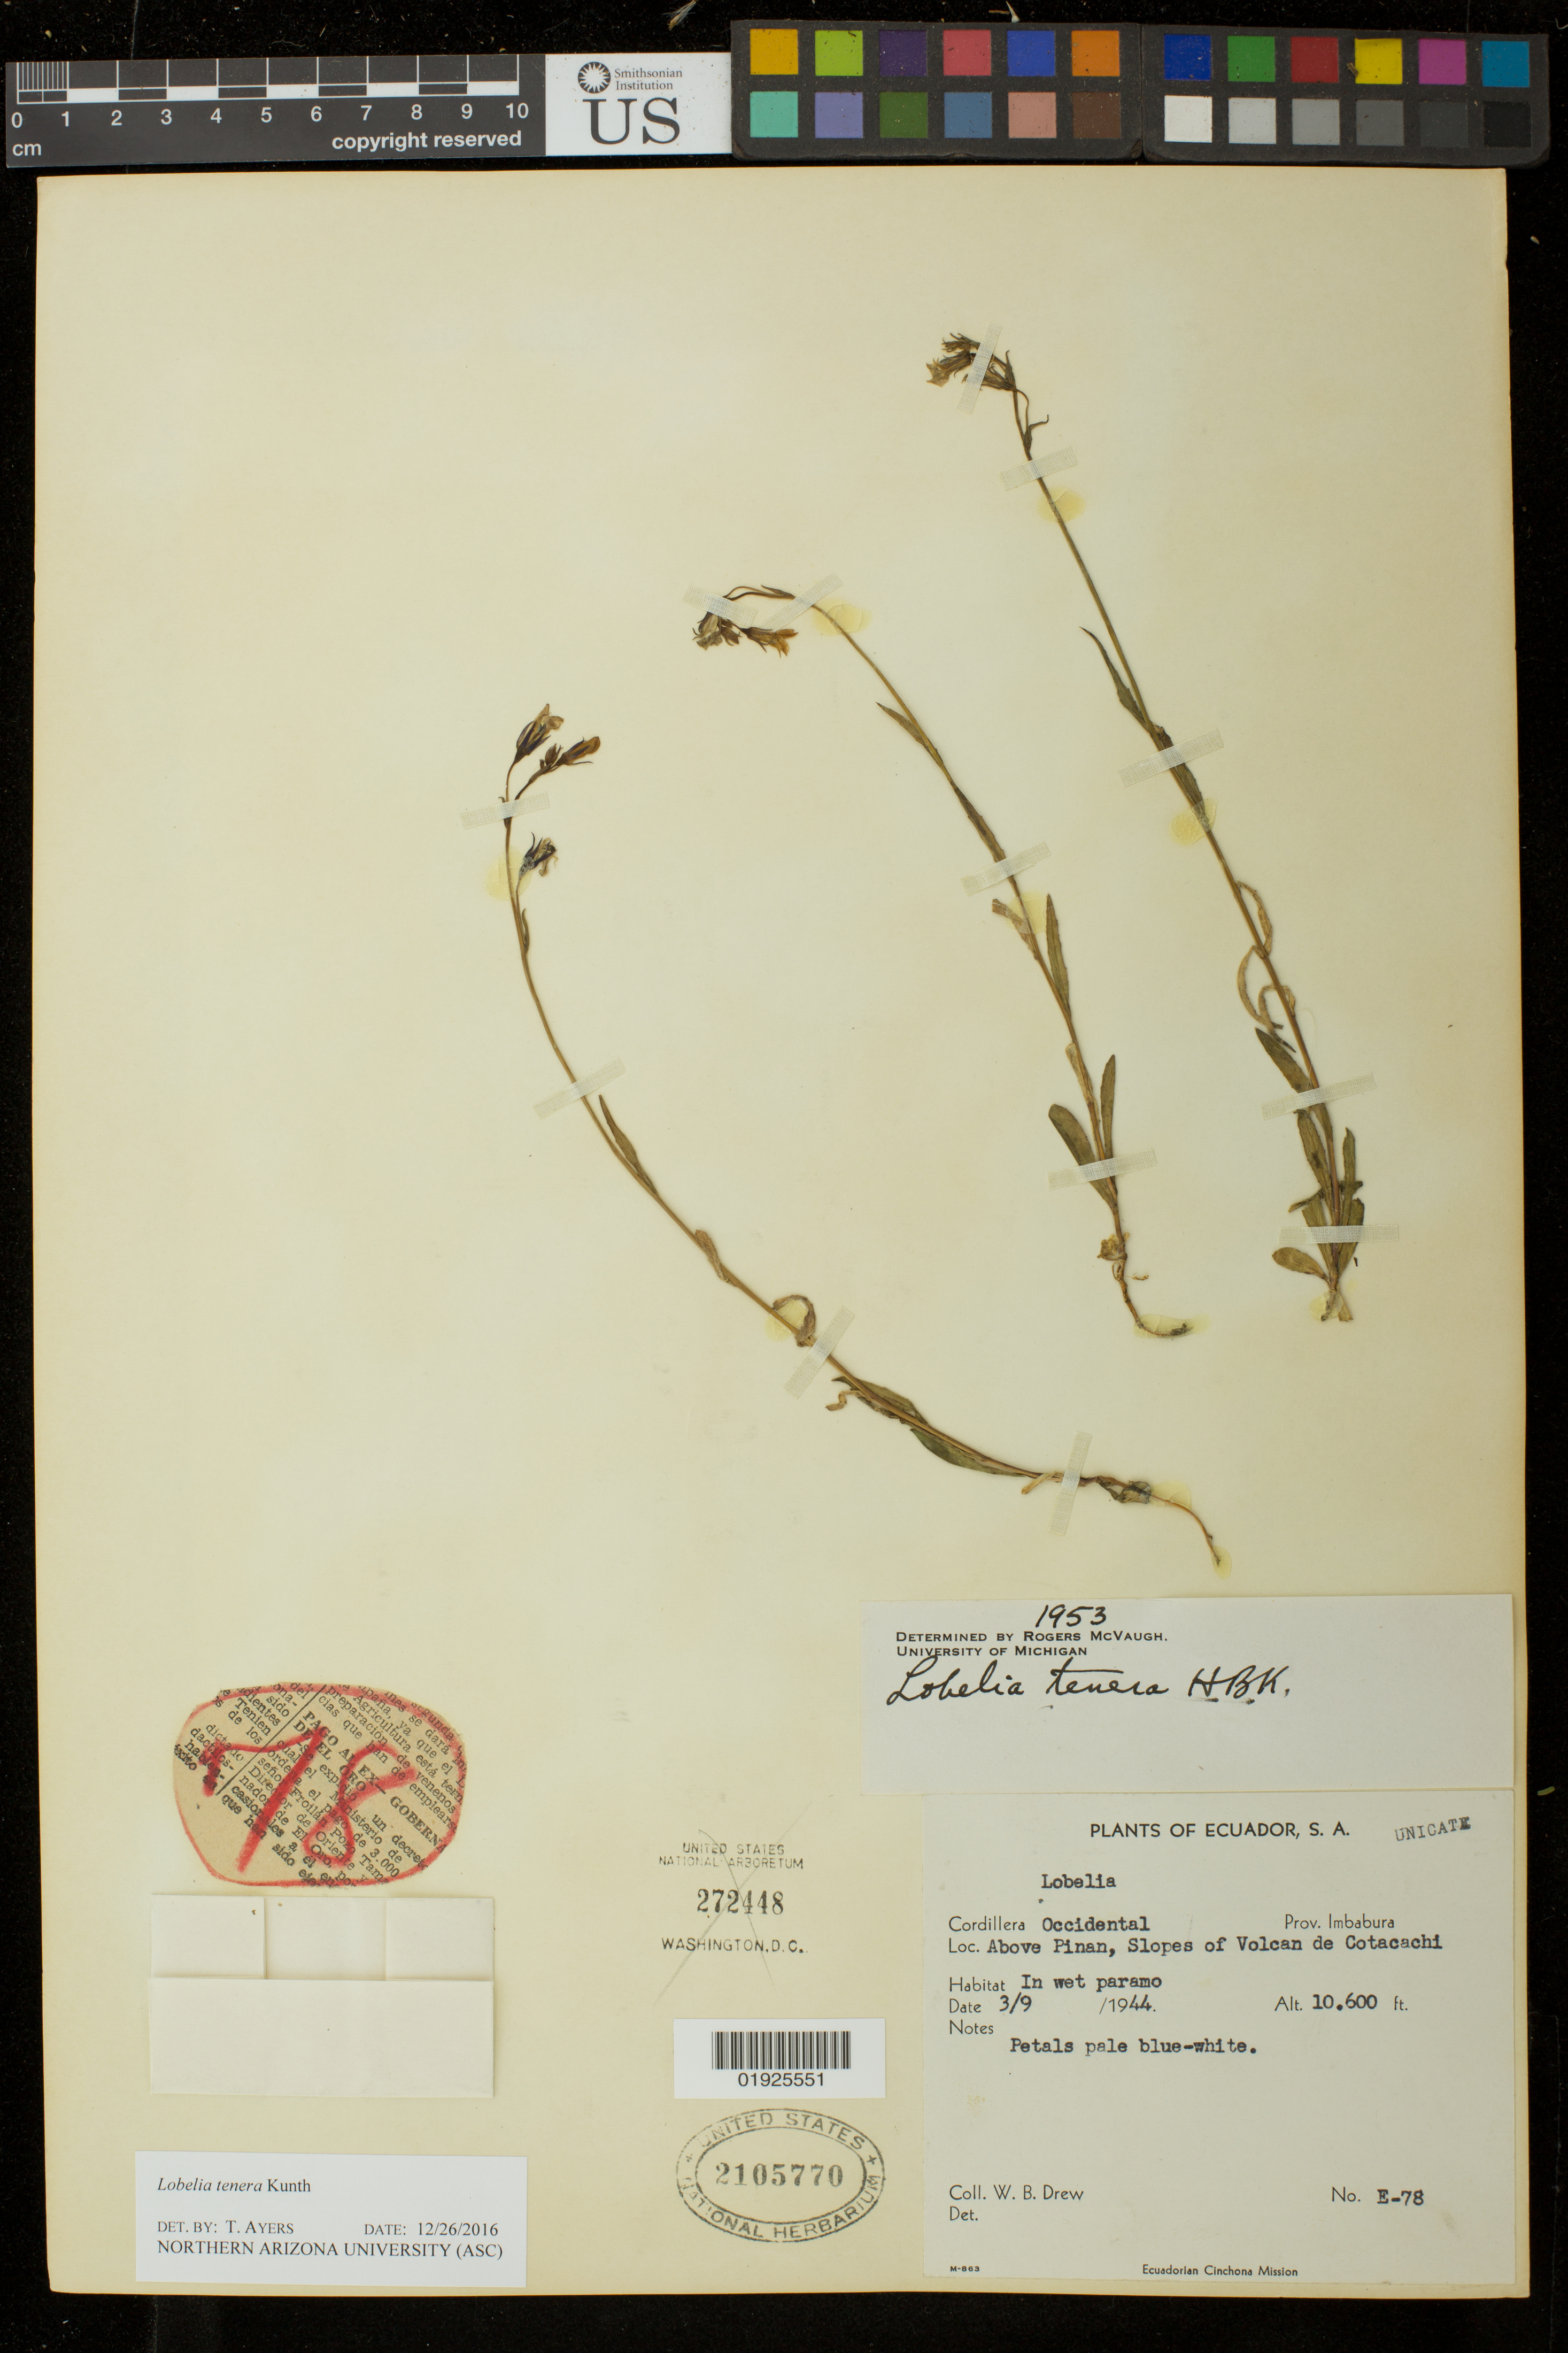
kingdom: Plantae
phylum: Tracheophyta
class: Magnoliopsida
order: Asterales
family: Campanulaceae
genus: Lobelia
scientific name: Lobelia tenera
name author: Kunth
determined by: Ayers, Tina J.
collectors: W. B. Drew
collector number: E-78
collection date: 1944-09-03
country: Ecuador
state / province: Imbabura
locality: Above Pinan, Slopes of Volcan de Cotacachi.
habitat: In wet paramo.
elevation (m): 3231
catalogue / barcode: US 2105770